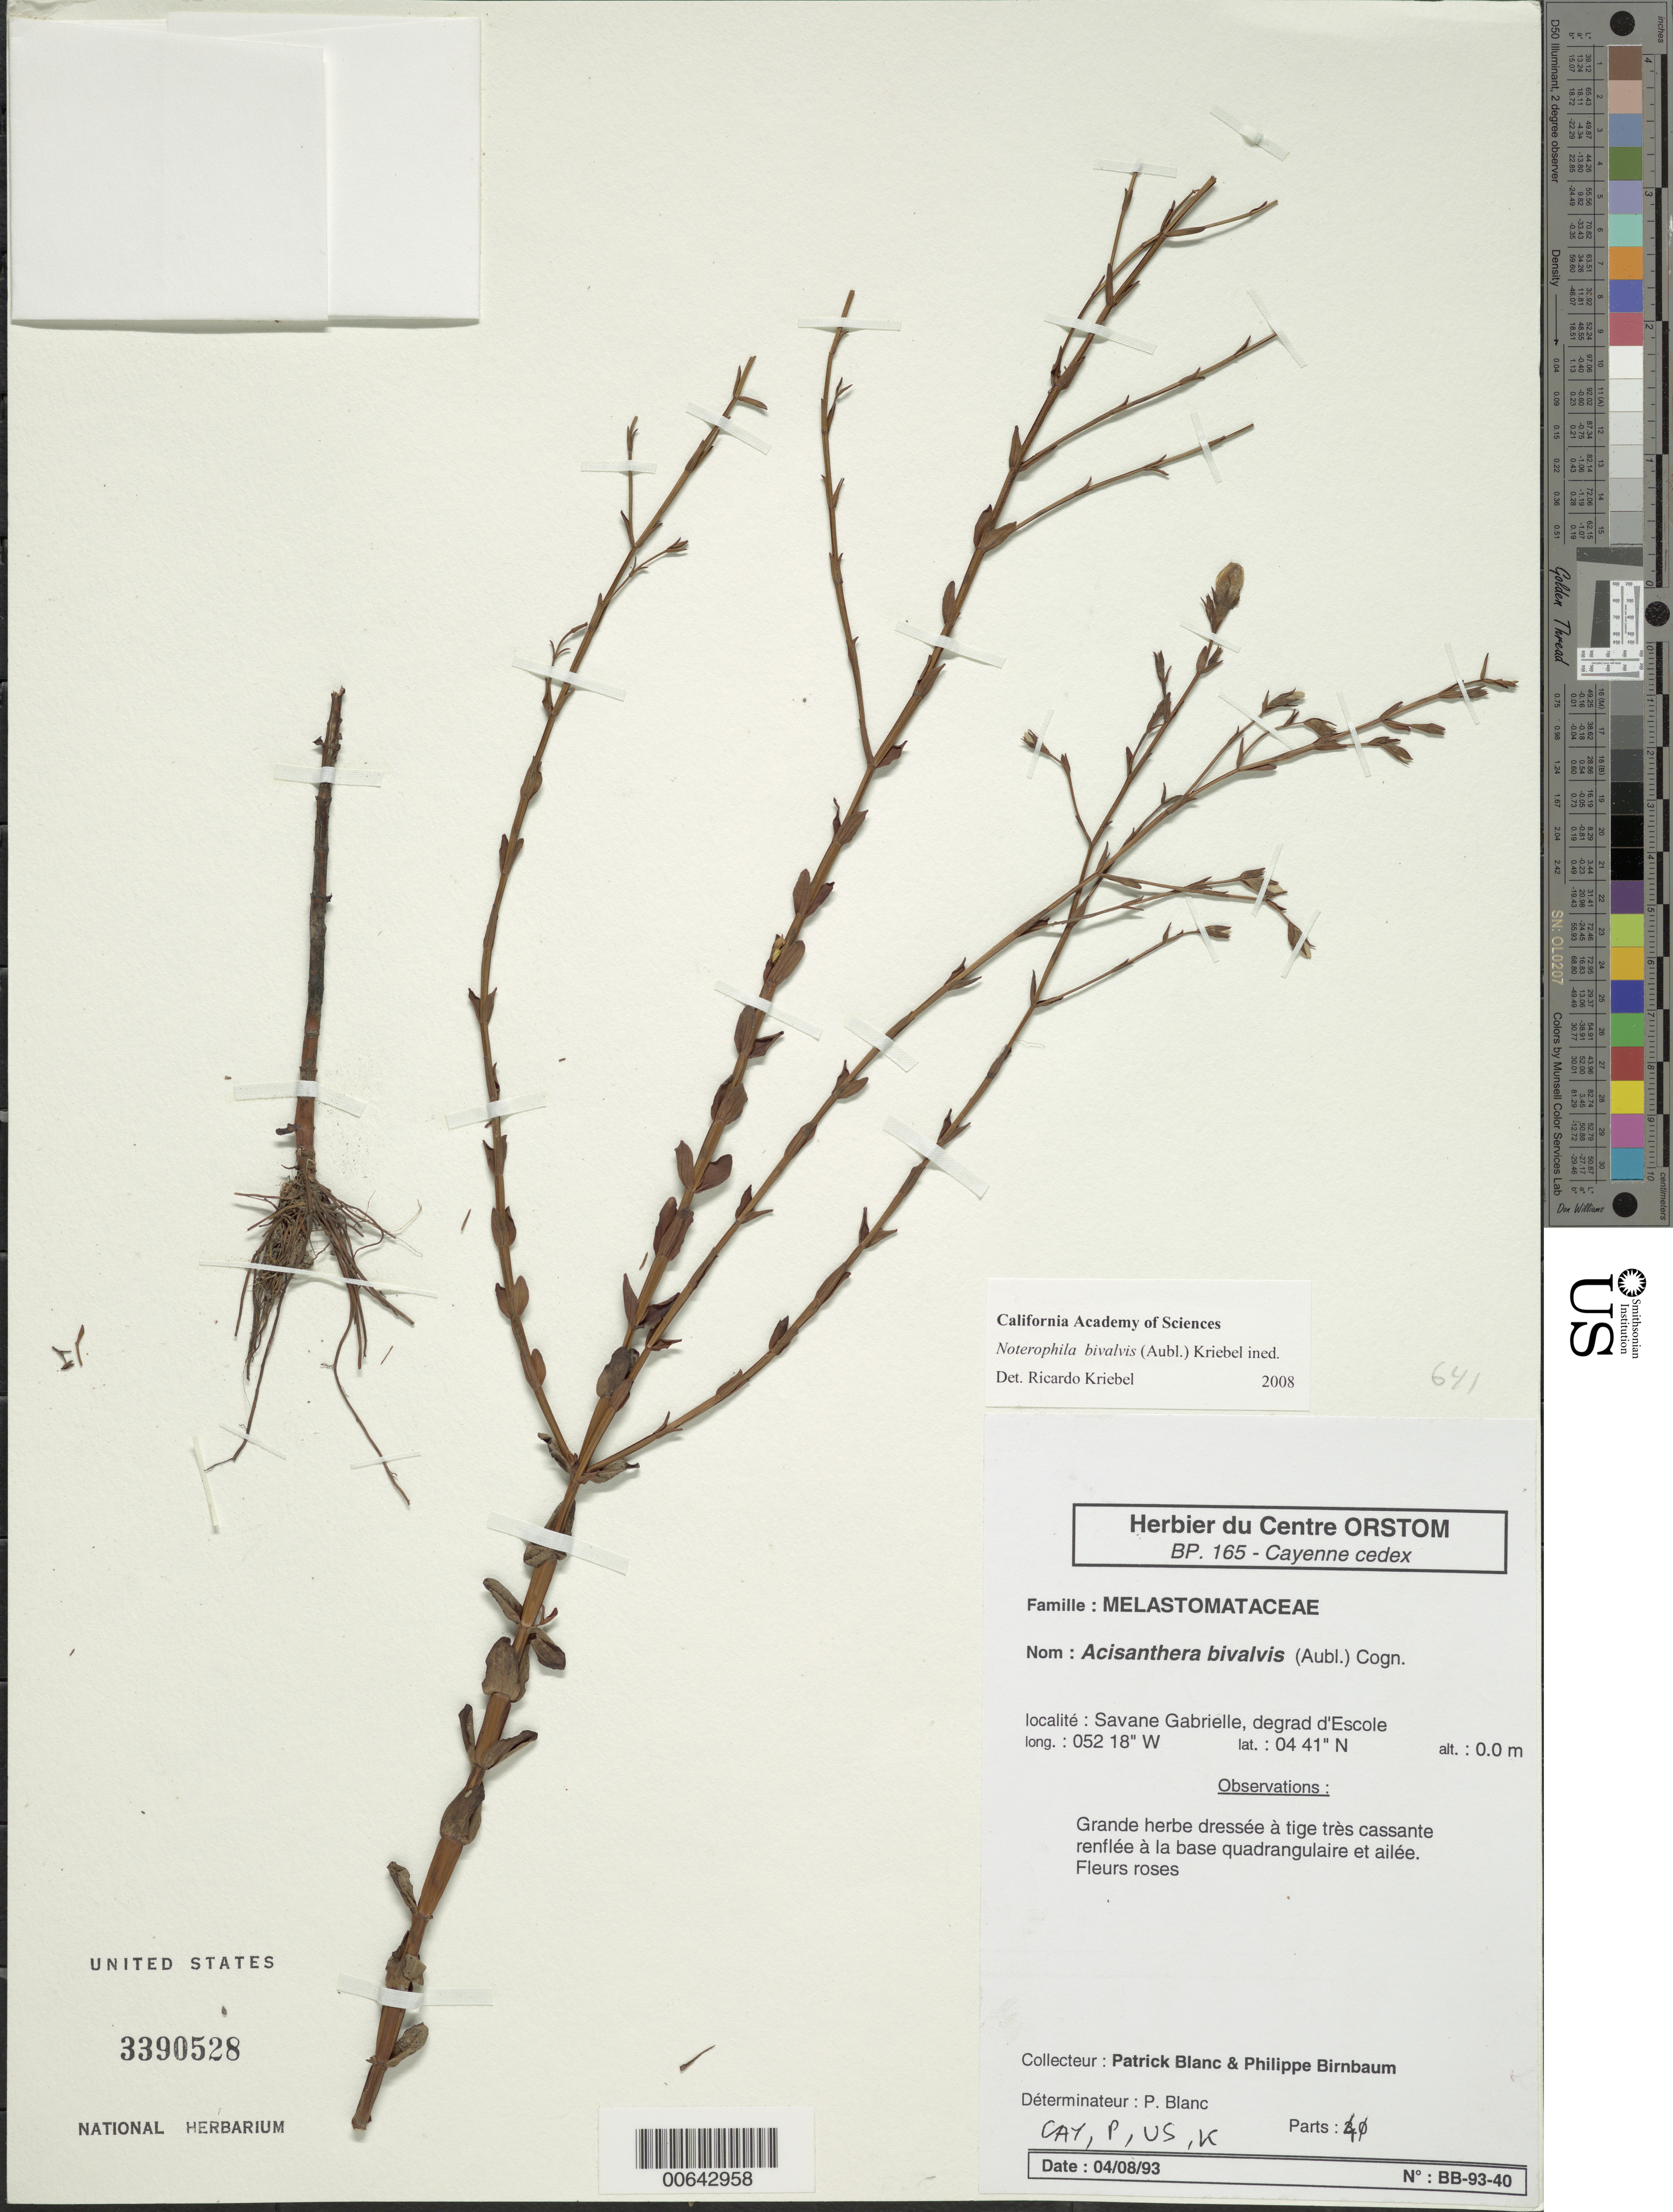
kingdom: Plantae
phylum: Tracheophyta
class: Magnoliopsida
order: Myrtales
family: Melastomataceae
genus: Noterophila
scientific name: Noterophila bivalvis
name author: (Aubl.) Kriebel & M.J. Rocha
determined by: Nunes da Silva, Diego, (RB), Jardim Botanico do Rio de Janeiro - Herbario (BRAZIL)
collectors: P. Blanc & P. Birnbaum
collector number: BB-93-40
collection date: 1993-08-04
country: French Guiana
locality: Savane Gabrielle, degrad d'Escole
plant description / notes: CAY,P,US,K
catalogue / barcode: US 3390528